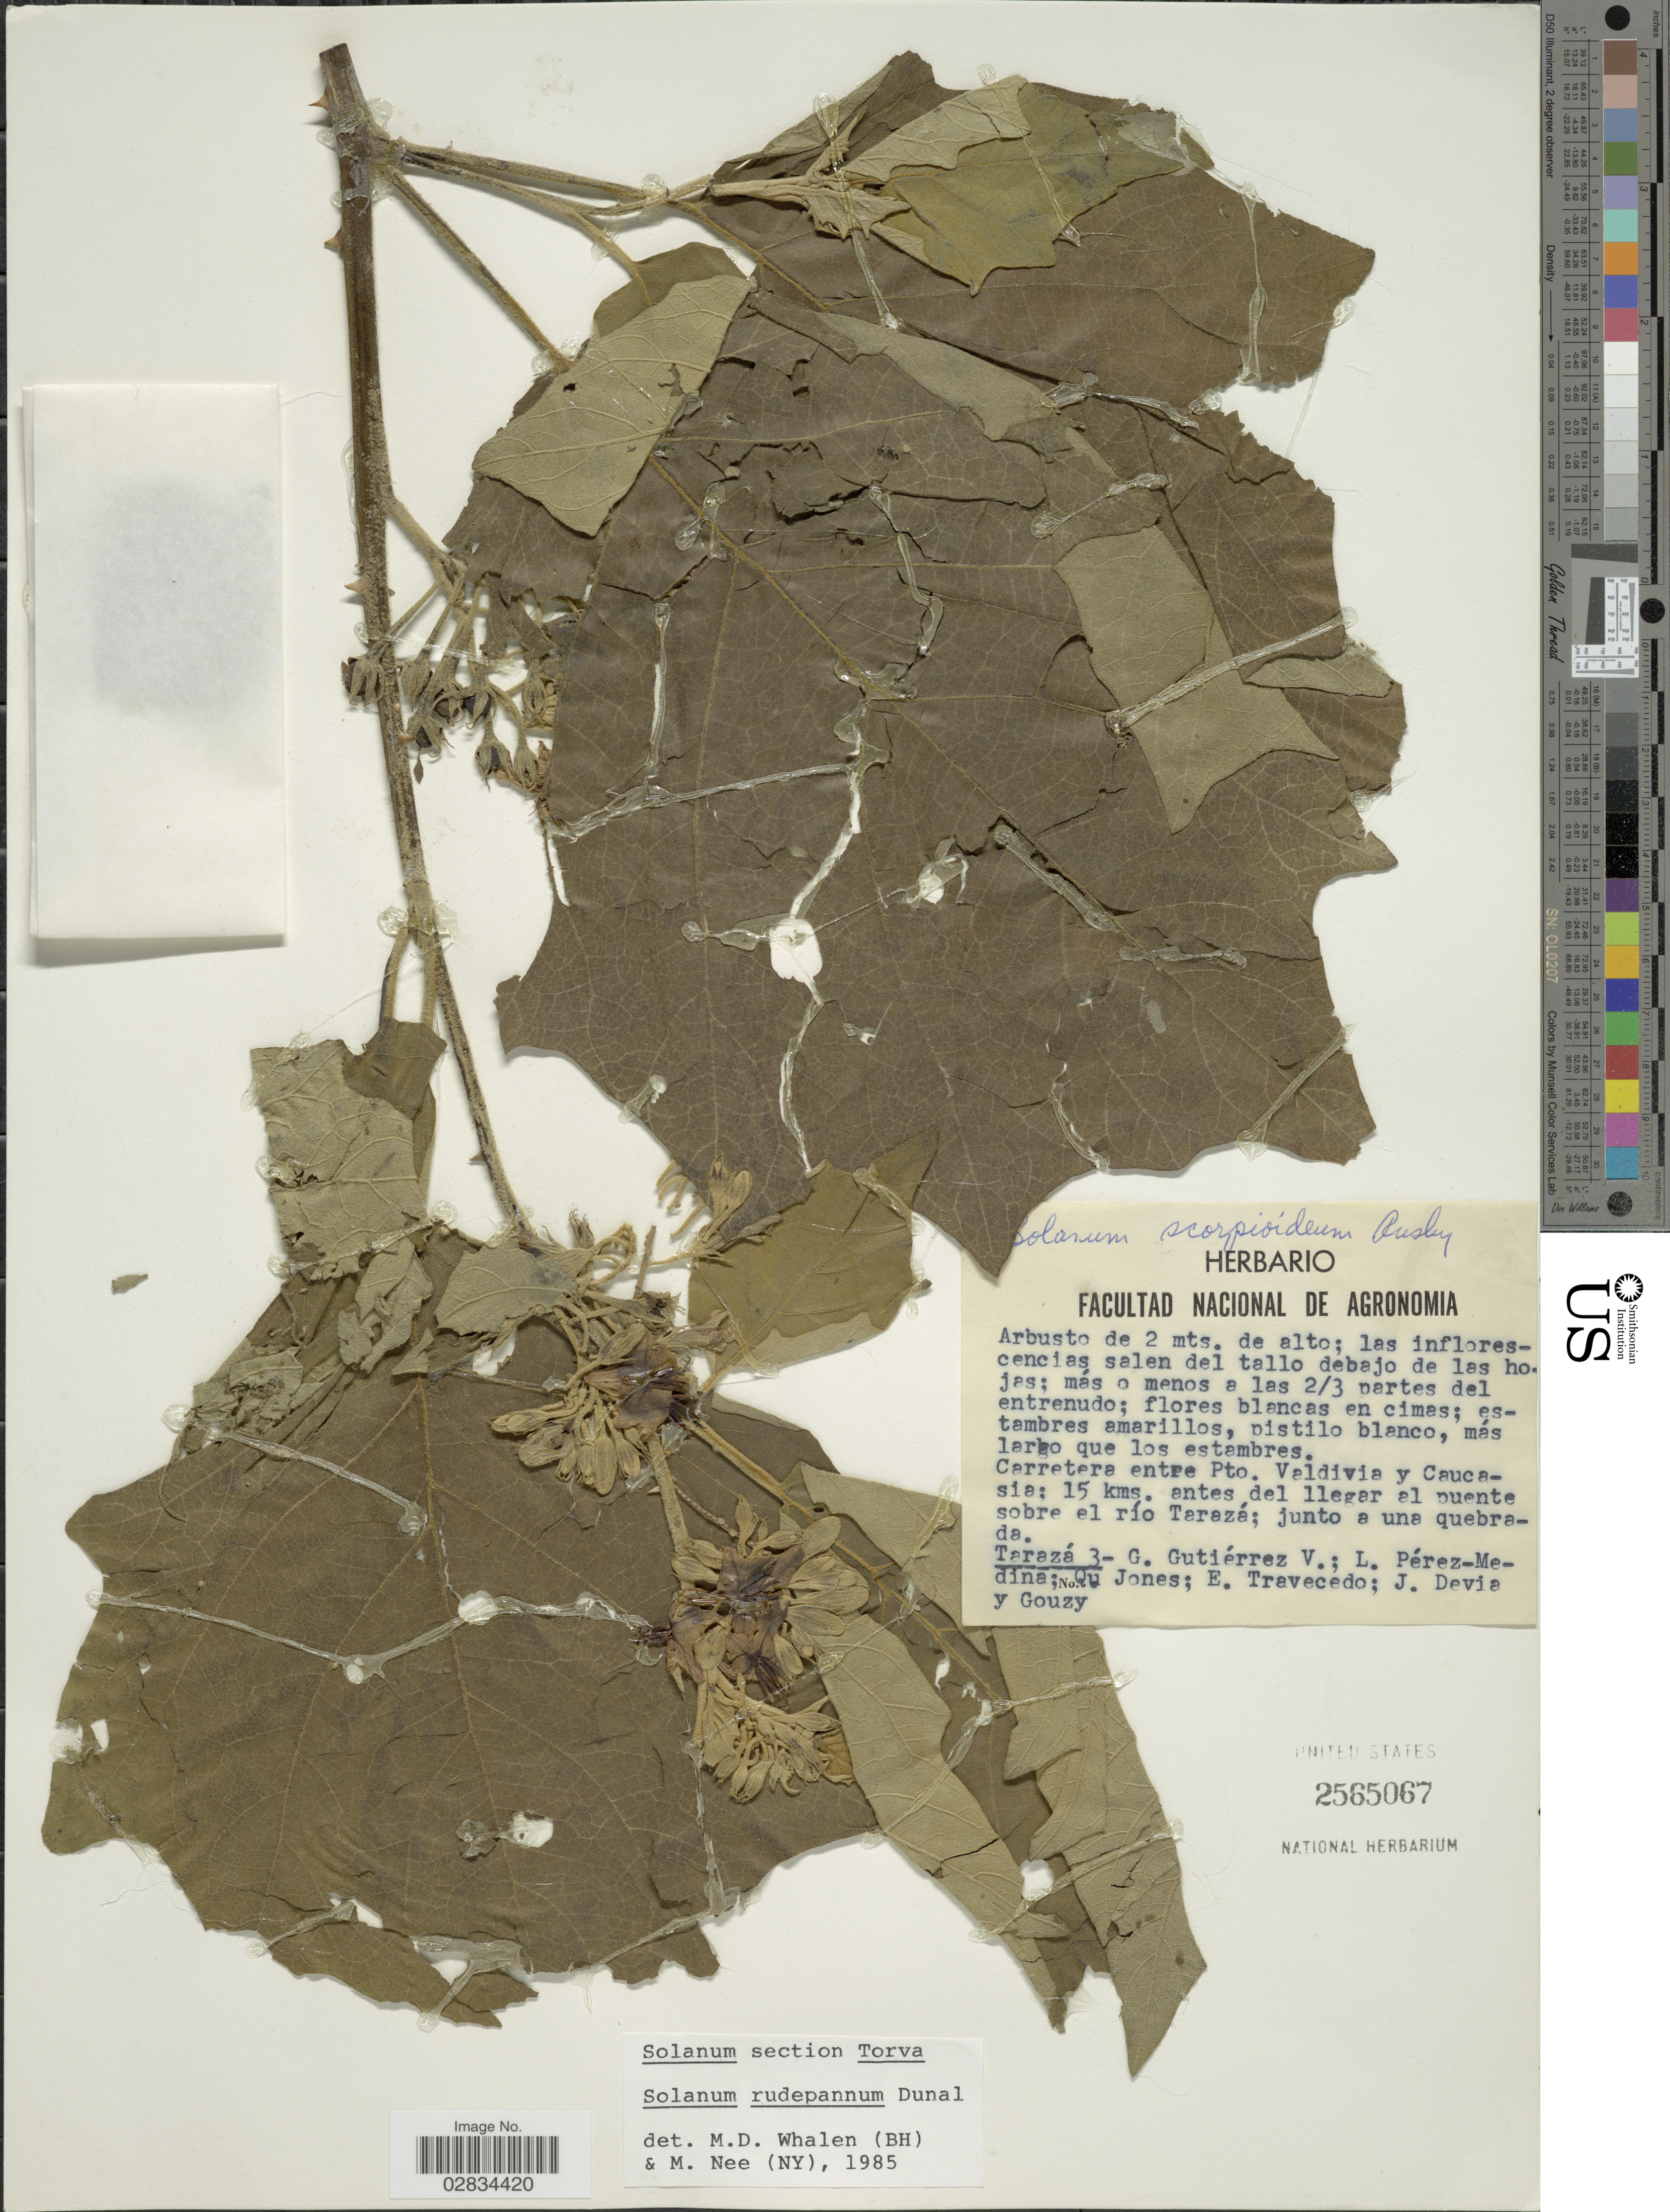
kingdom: Plantae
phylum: Tracheophyta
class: Magnoliopsida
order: Solanales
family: Solanaceae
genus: Solanum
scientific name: Solanum rudepannum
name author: Dunal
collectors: G. Gutiérrez V., L. Pérez-Medina, Q. Jones, E. Travecedo & et al.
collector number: Tarazá3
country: Colombia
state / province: Cauca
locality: Carretera entre Pto. Valdivia y Cauca-sia; 15 kms. antes del llegar el puente sobre el río Tarazá.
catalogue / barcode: US 2565067